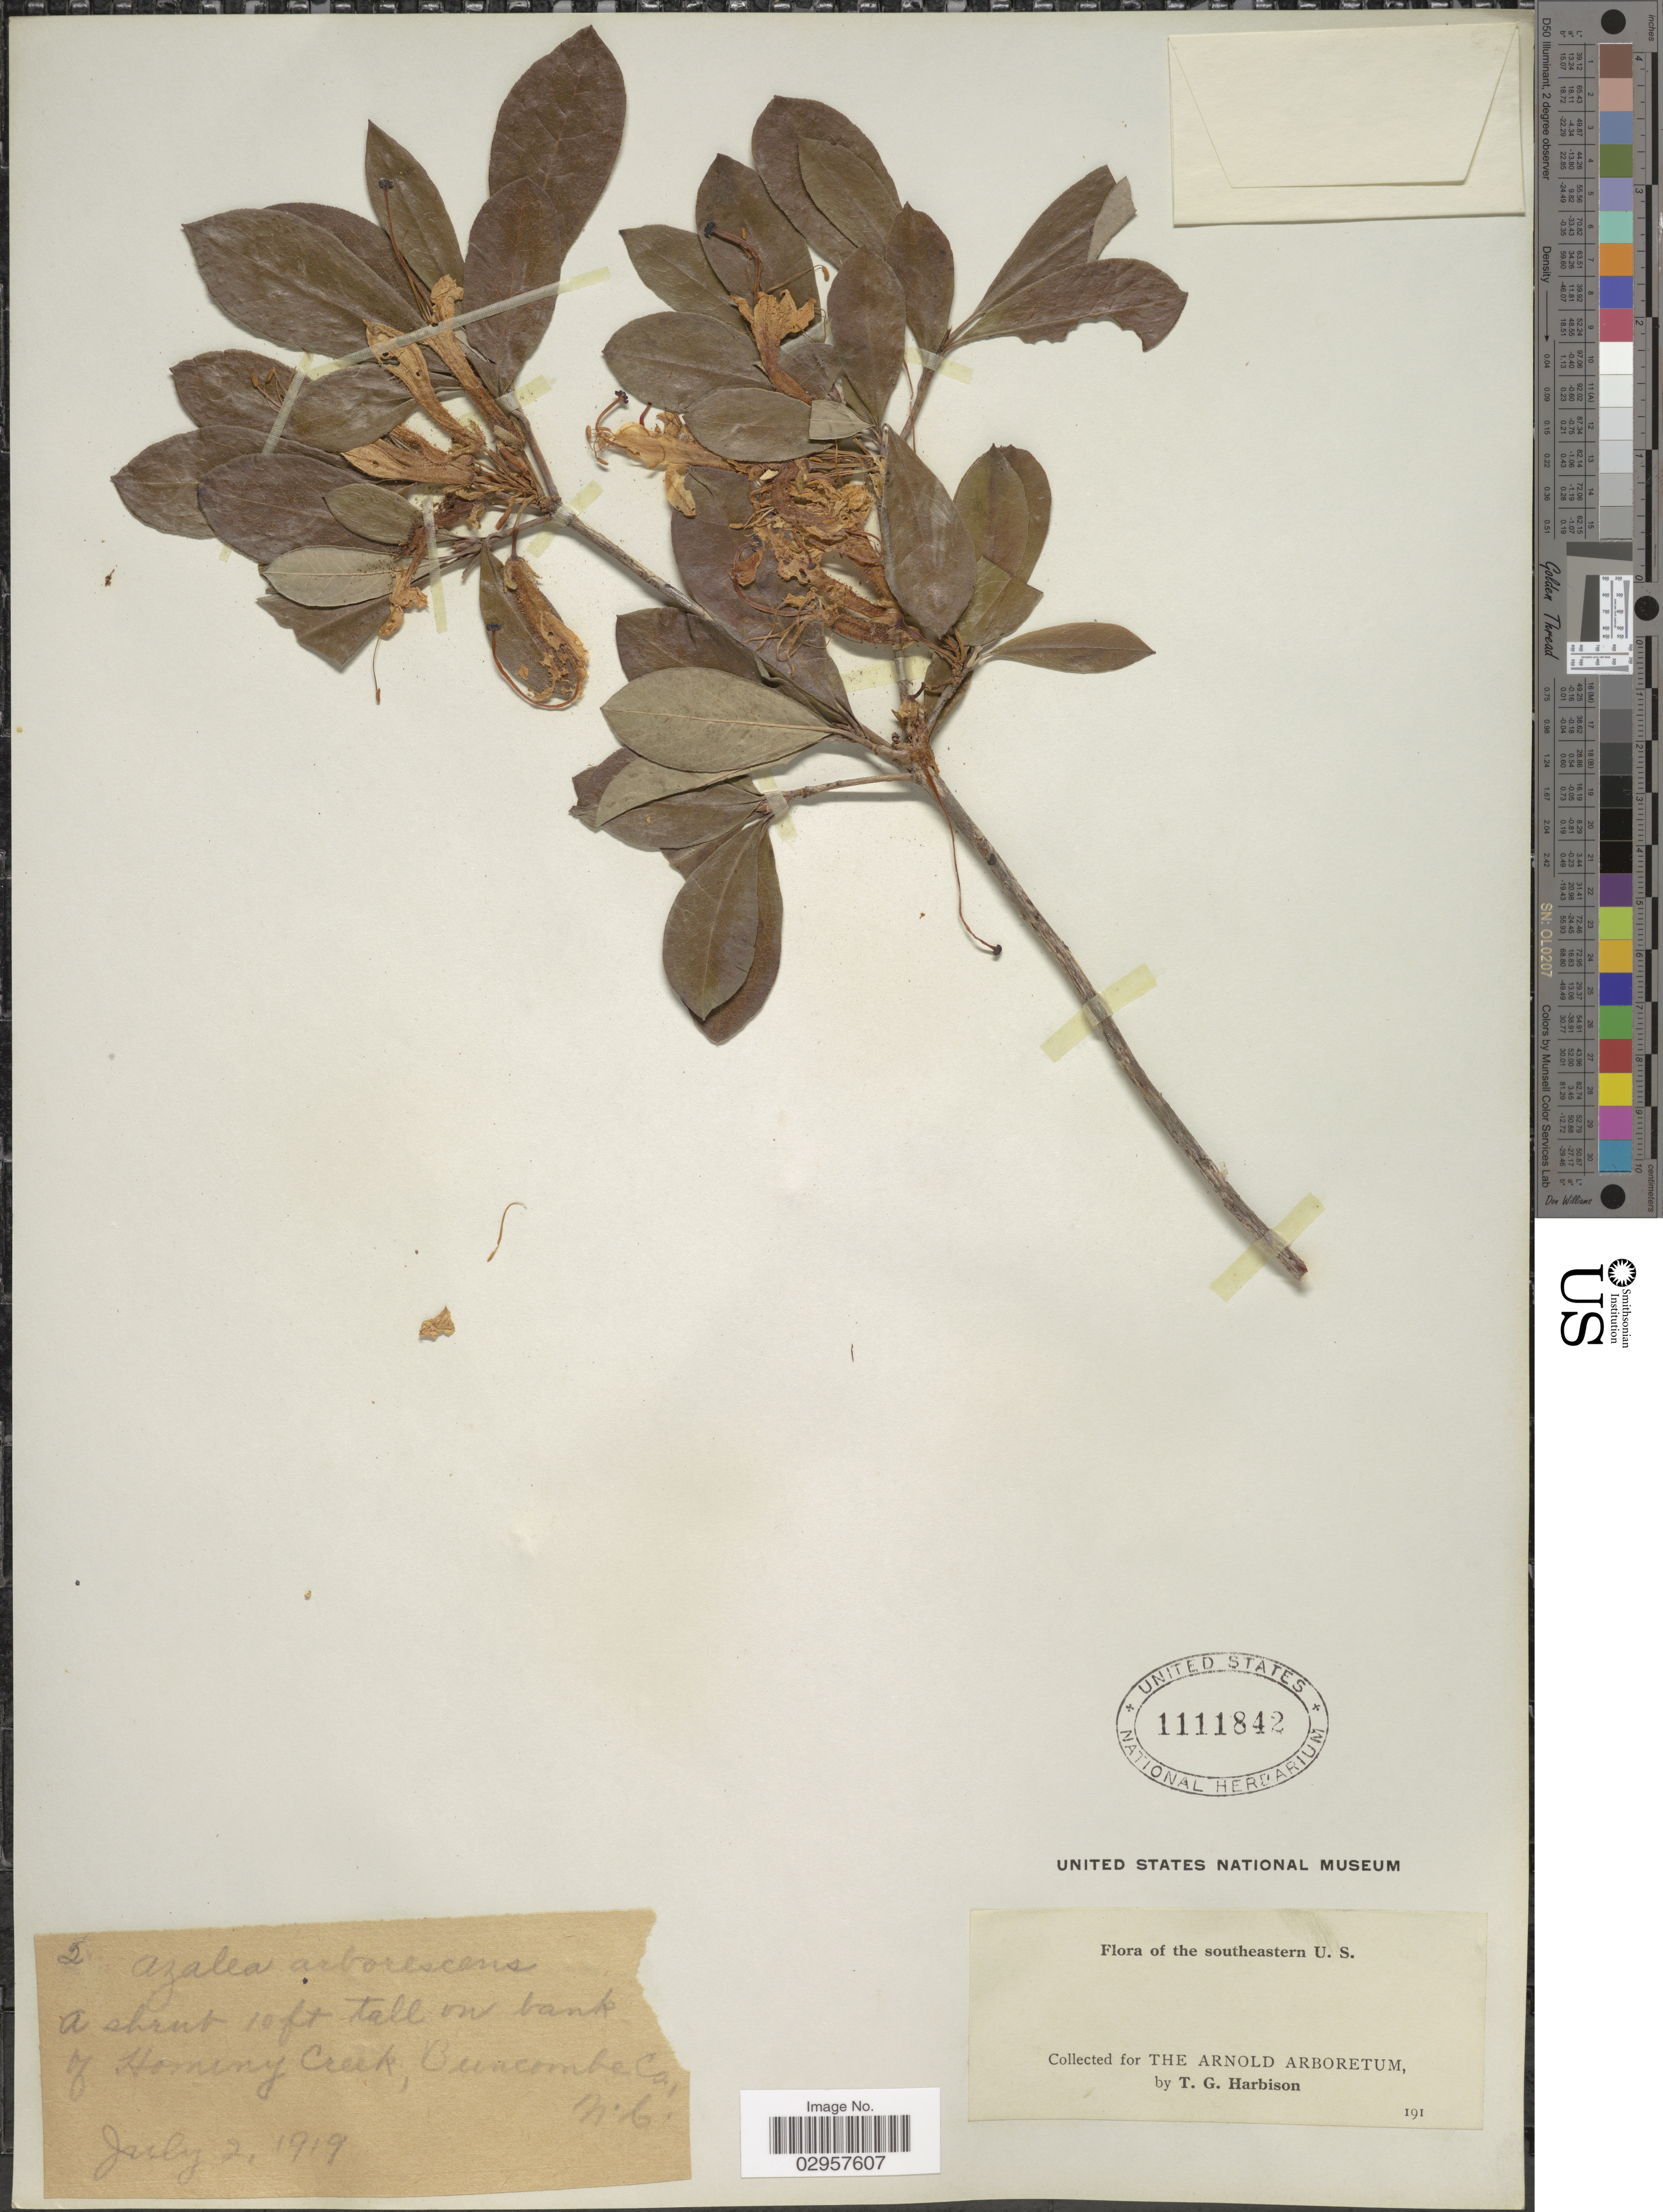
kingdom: Plantae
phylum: Tracheophyta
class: Magnoliopsida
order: Ericales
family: Ericaceae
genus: Rhododendron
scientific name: Rhododendron arborescens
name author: (Pursh) Torr.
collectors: T. Harbison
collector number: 2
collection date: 1919-07-02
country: United States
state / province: North Carolina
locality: Tall on bank of Hominy Creek, Buncombe Co.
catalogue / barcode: US 1111842